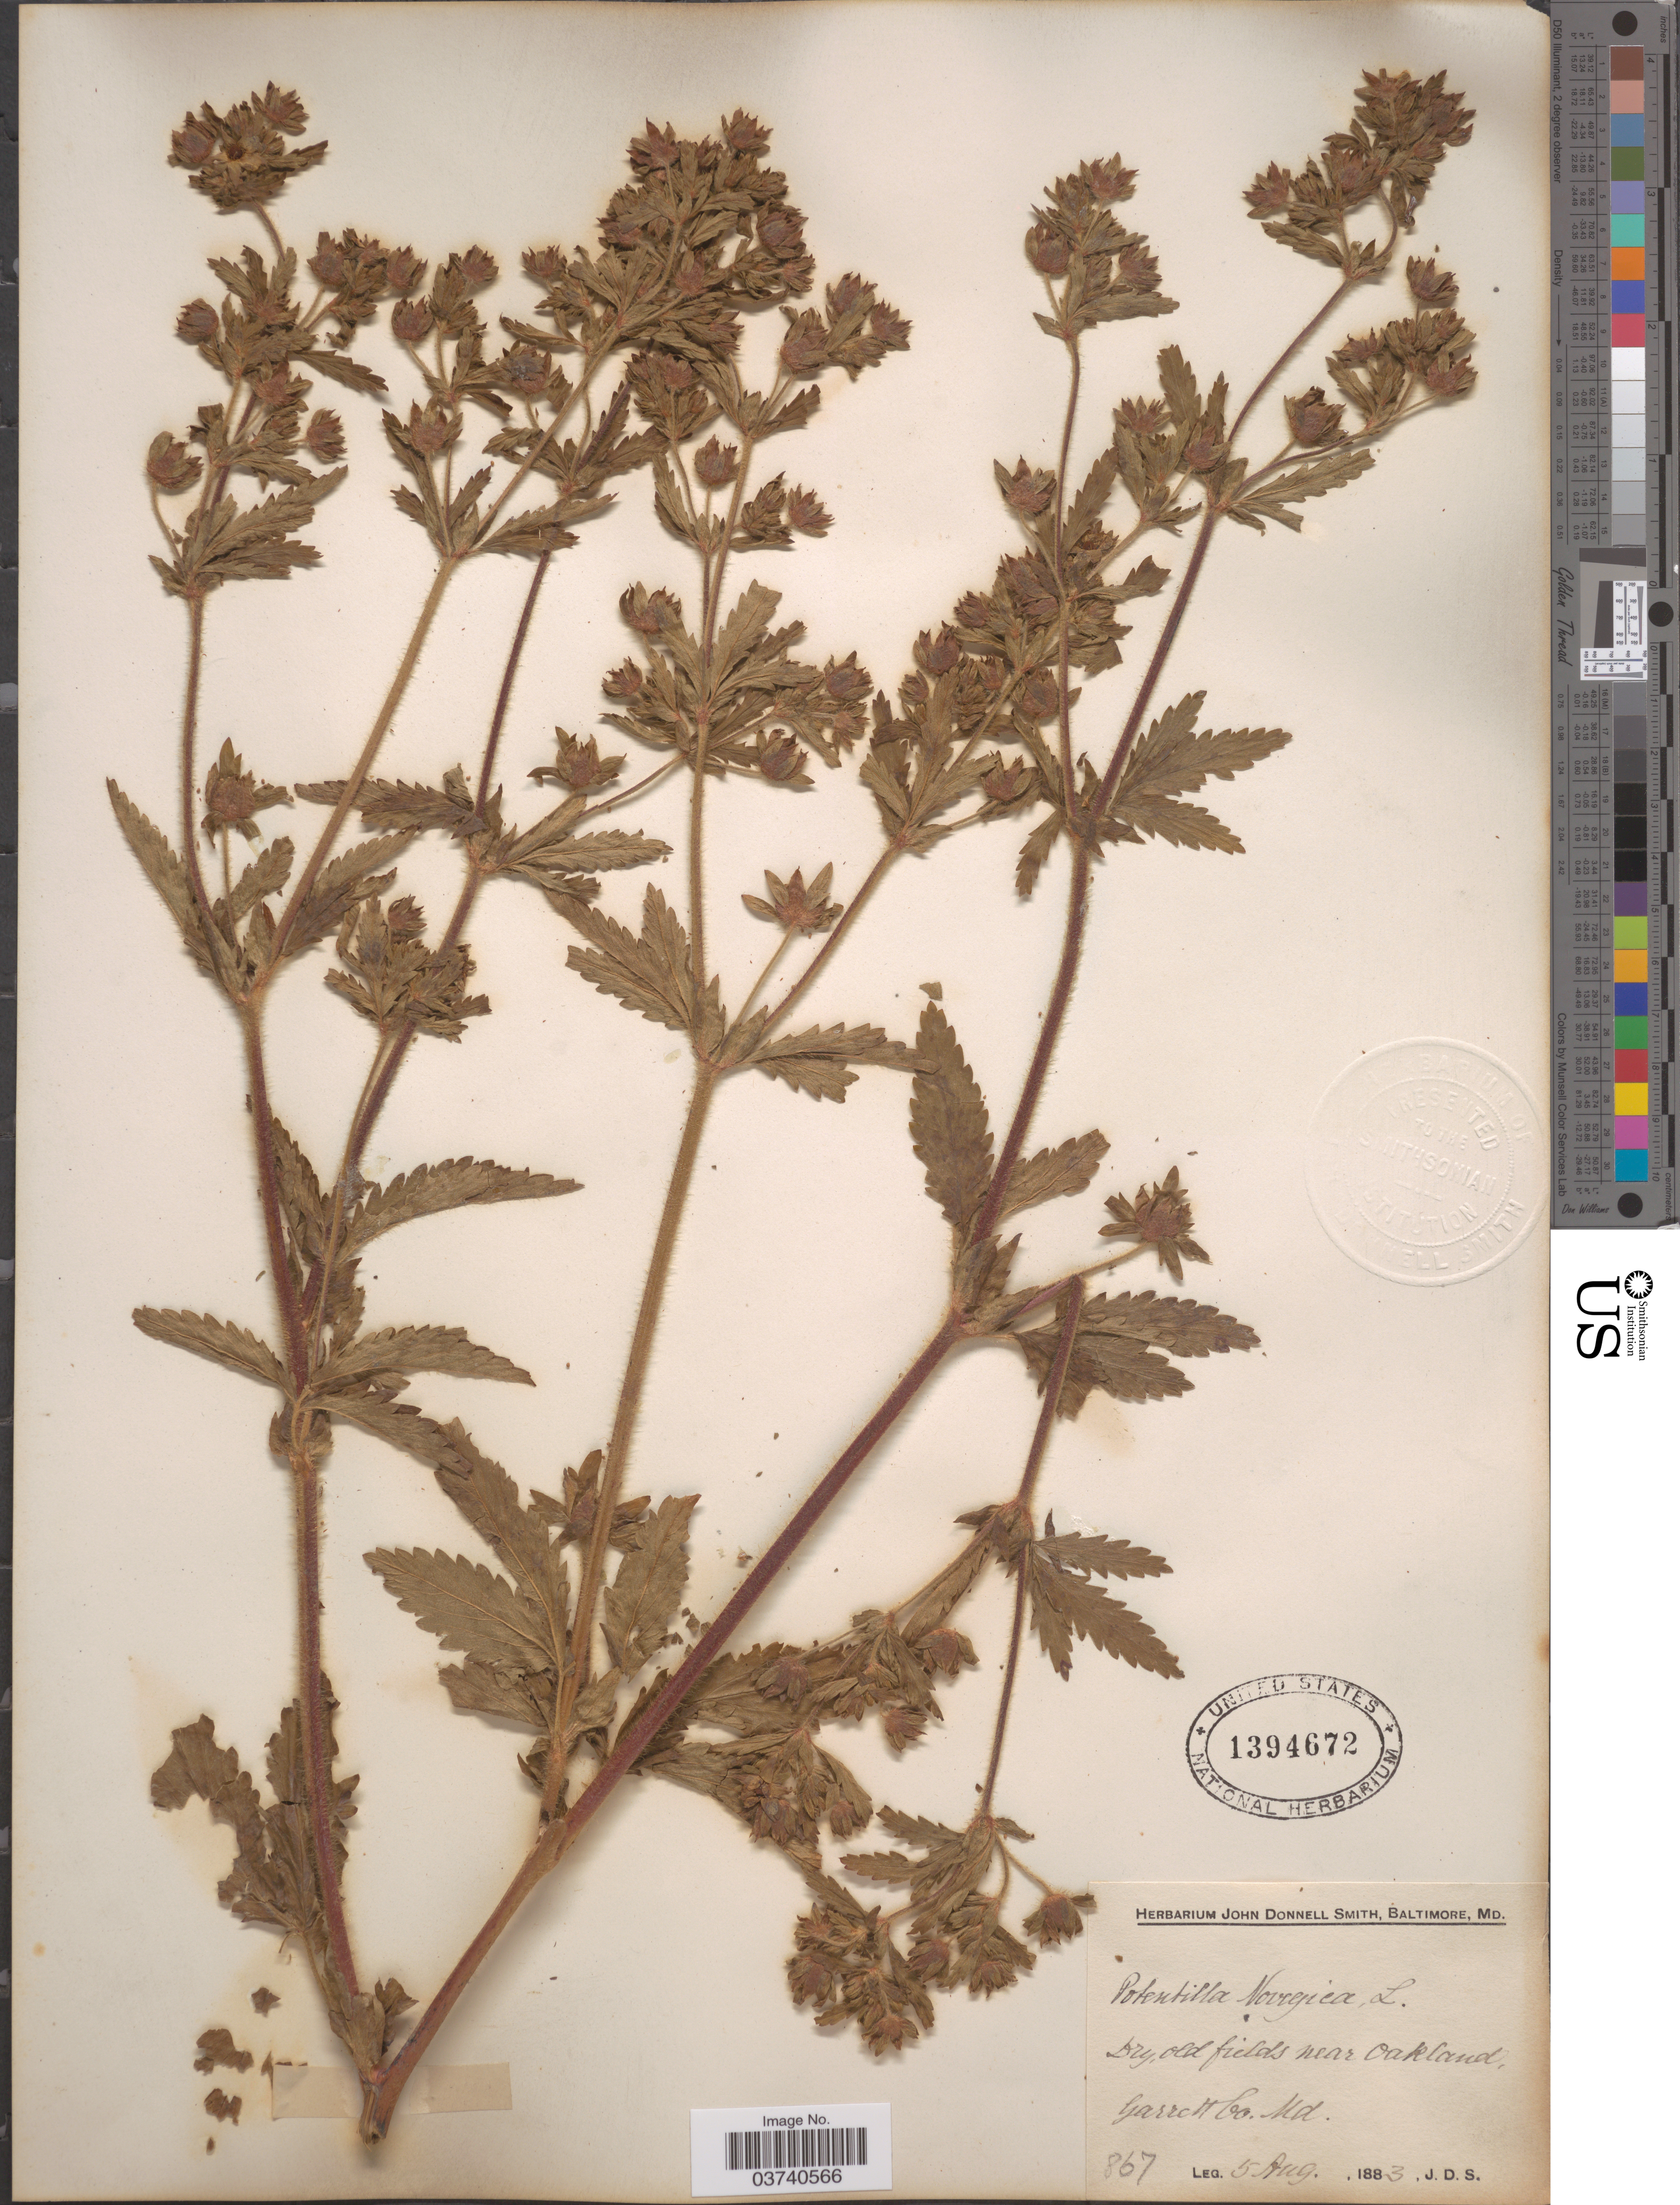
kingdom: Plantae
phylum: Tracheophyta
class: Magnoliopsida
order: Rosales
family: Rosaceae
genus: Potentilla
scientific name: Potentilla norvegica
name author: L.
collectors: J. Donnell Smith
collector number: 867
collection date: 1883-08-05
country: United States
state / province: Maryland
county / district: Garrett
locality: Old fields near Oakland, Garrett Co.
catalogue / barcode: US 1394672